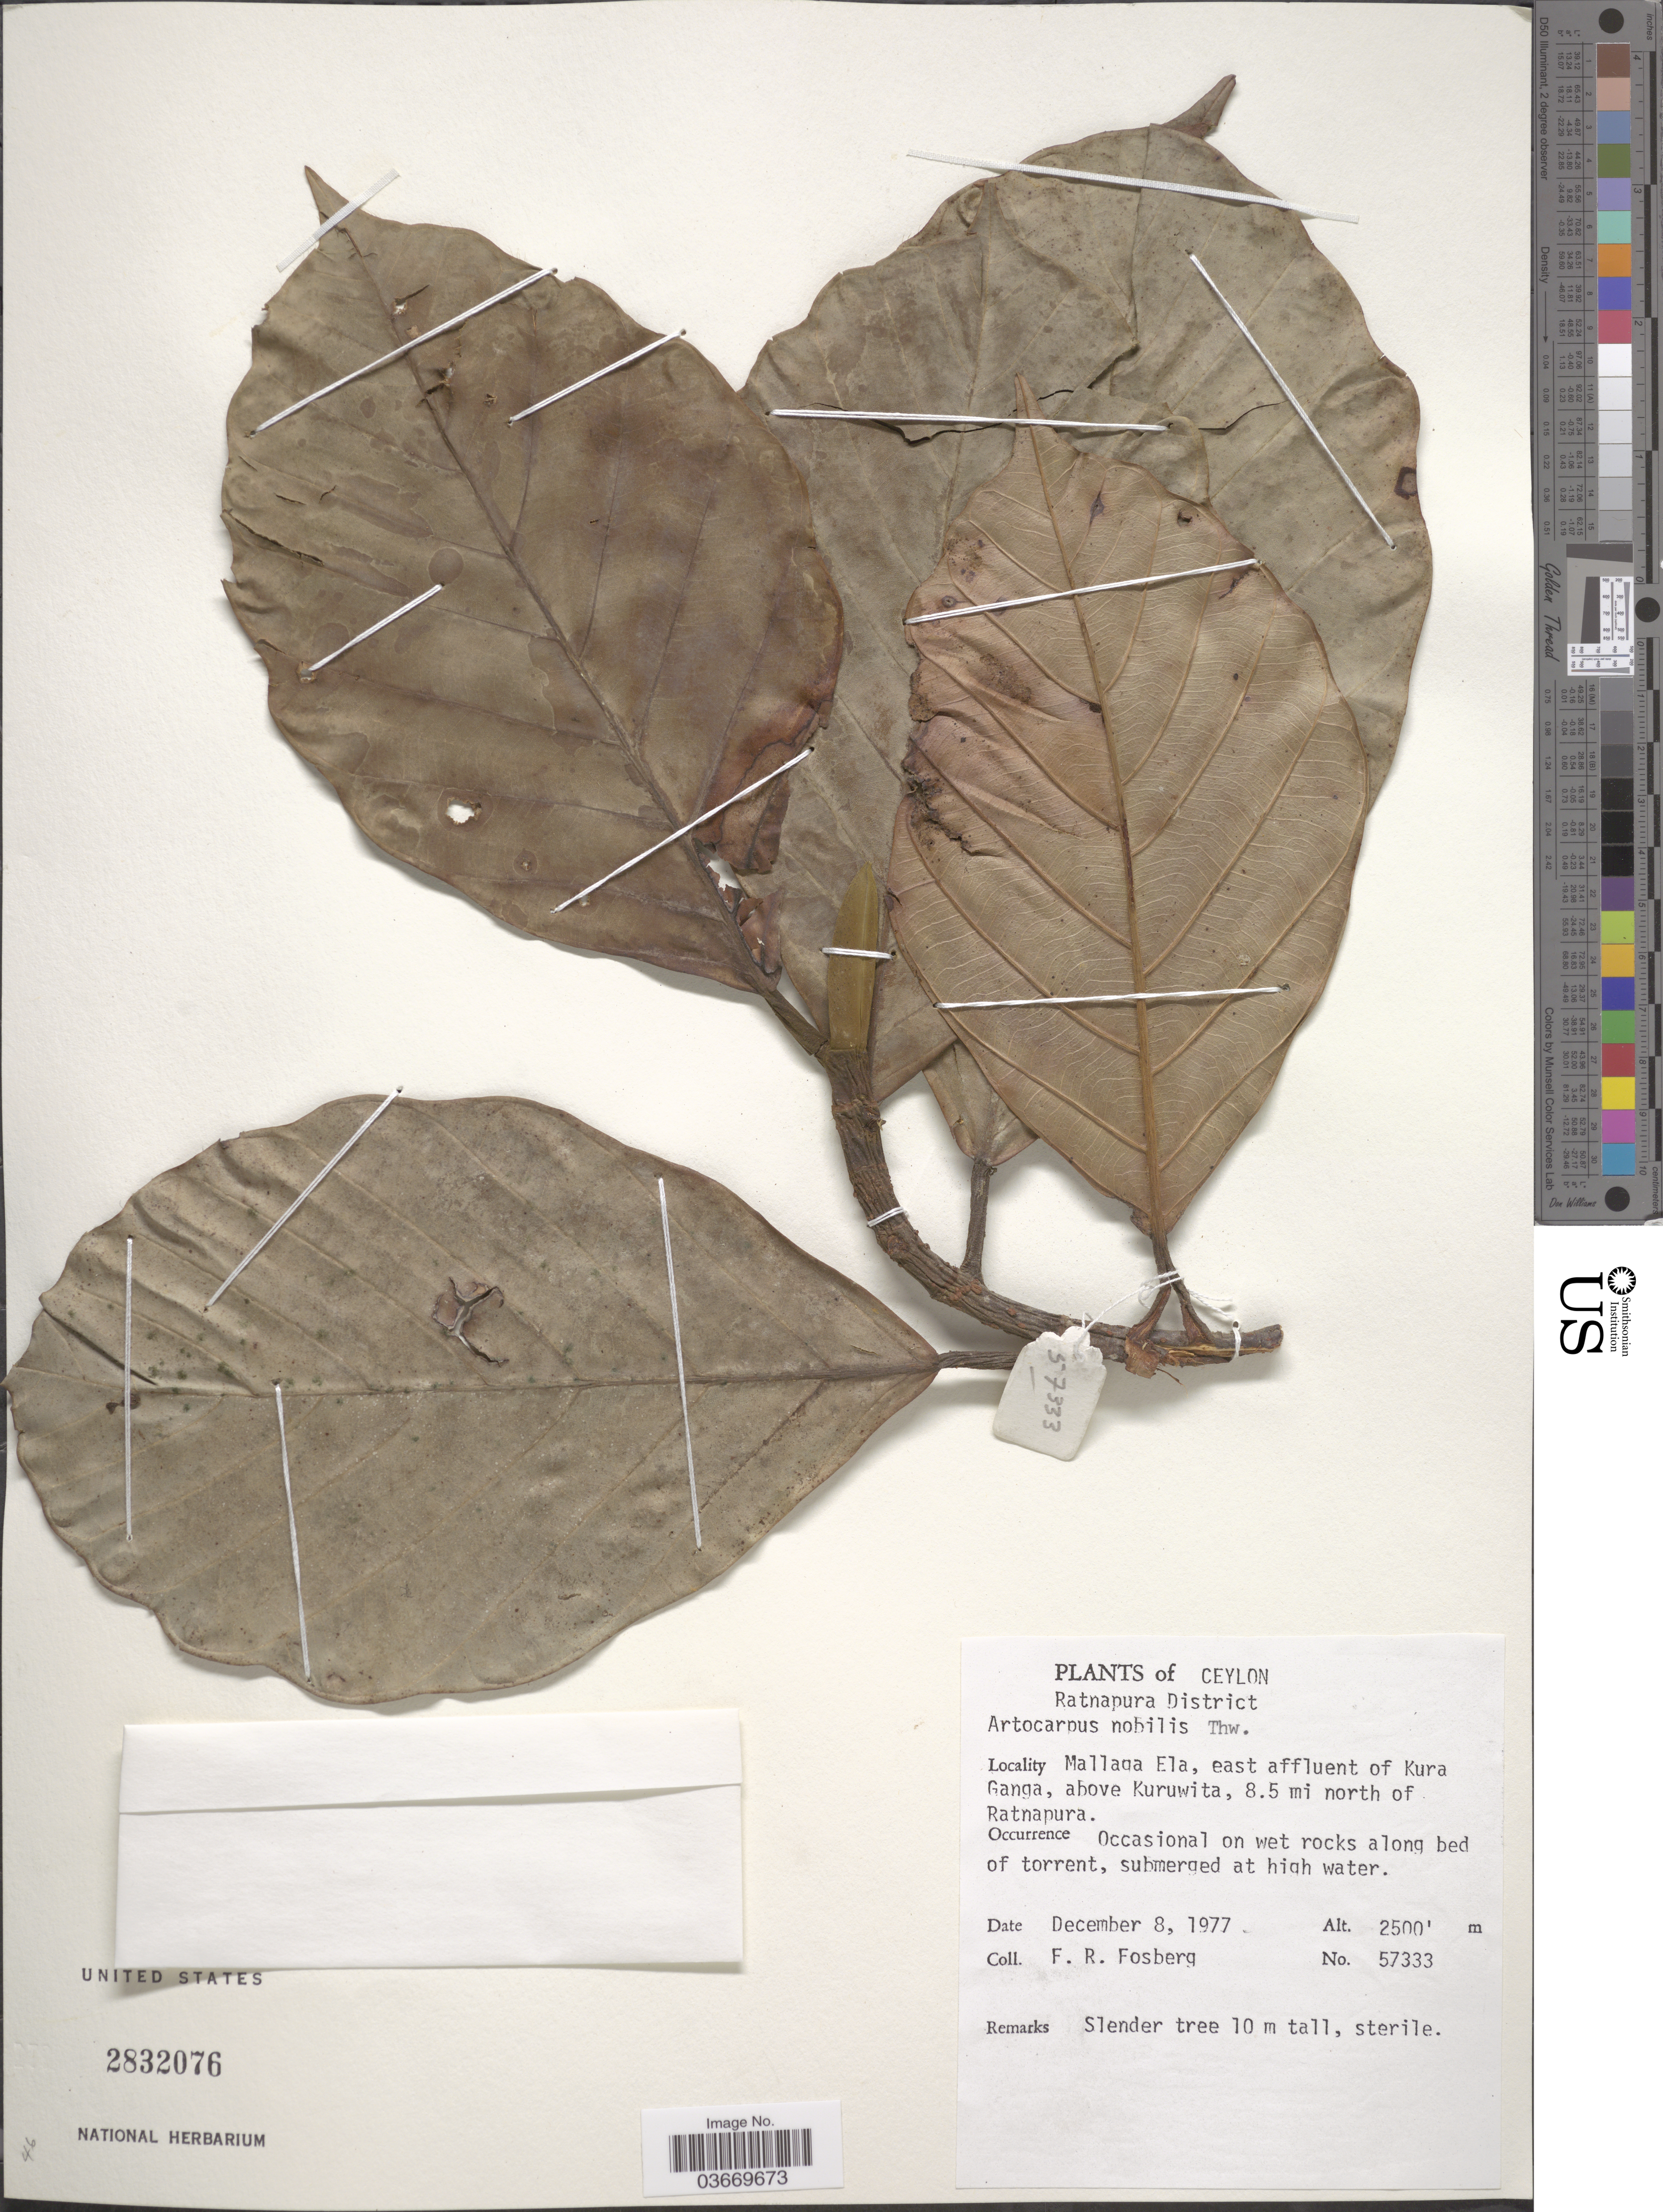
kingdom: Plantae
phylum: Tracheophyta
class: Magnoliopsida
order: Rosales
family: Moraceae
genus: Artocarpus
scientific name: Artocarpus nobilis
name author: Thwaites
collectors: F. R. Fosberg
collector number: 57333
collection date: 1977-12-08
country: Sri Lanka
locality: Ceylon. Ratnapura District. Mallaga Ela, east affluent of Kura Ganga, above Kuruwita, 8.5 mi north of Ratnapura.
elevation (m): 762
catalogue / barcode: US 2832076